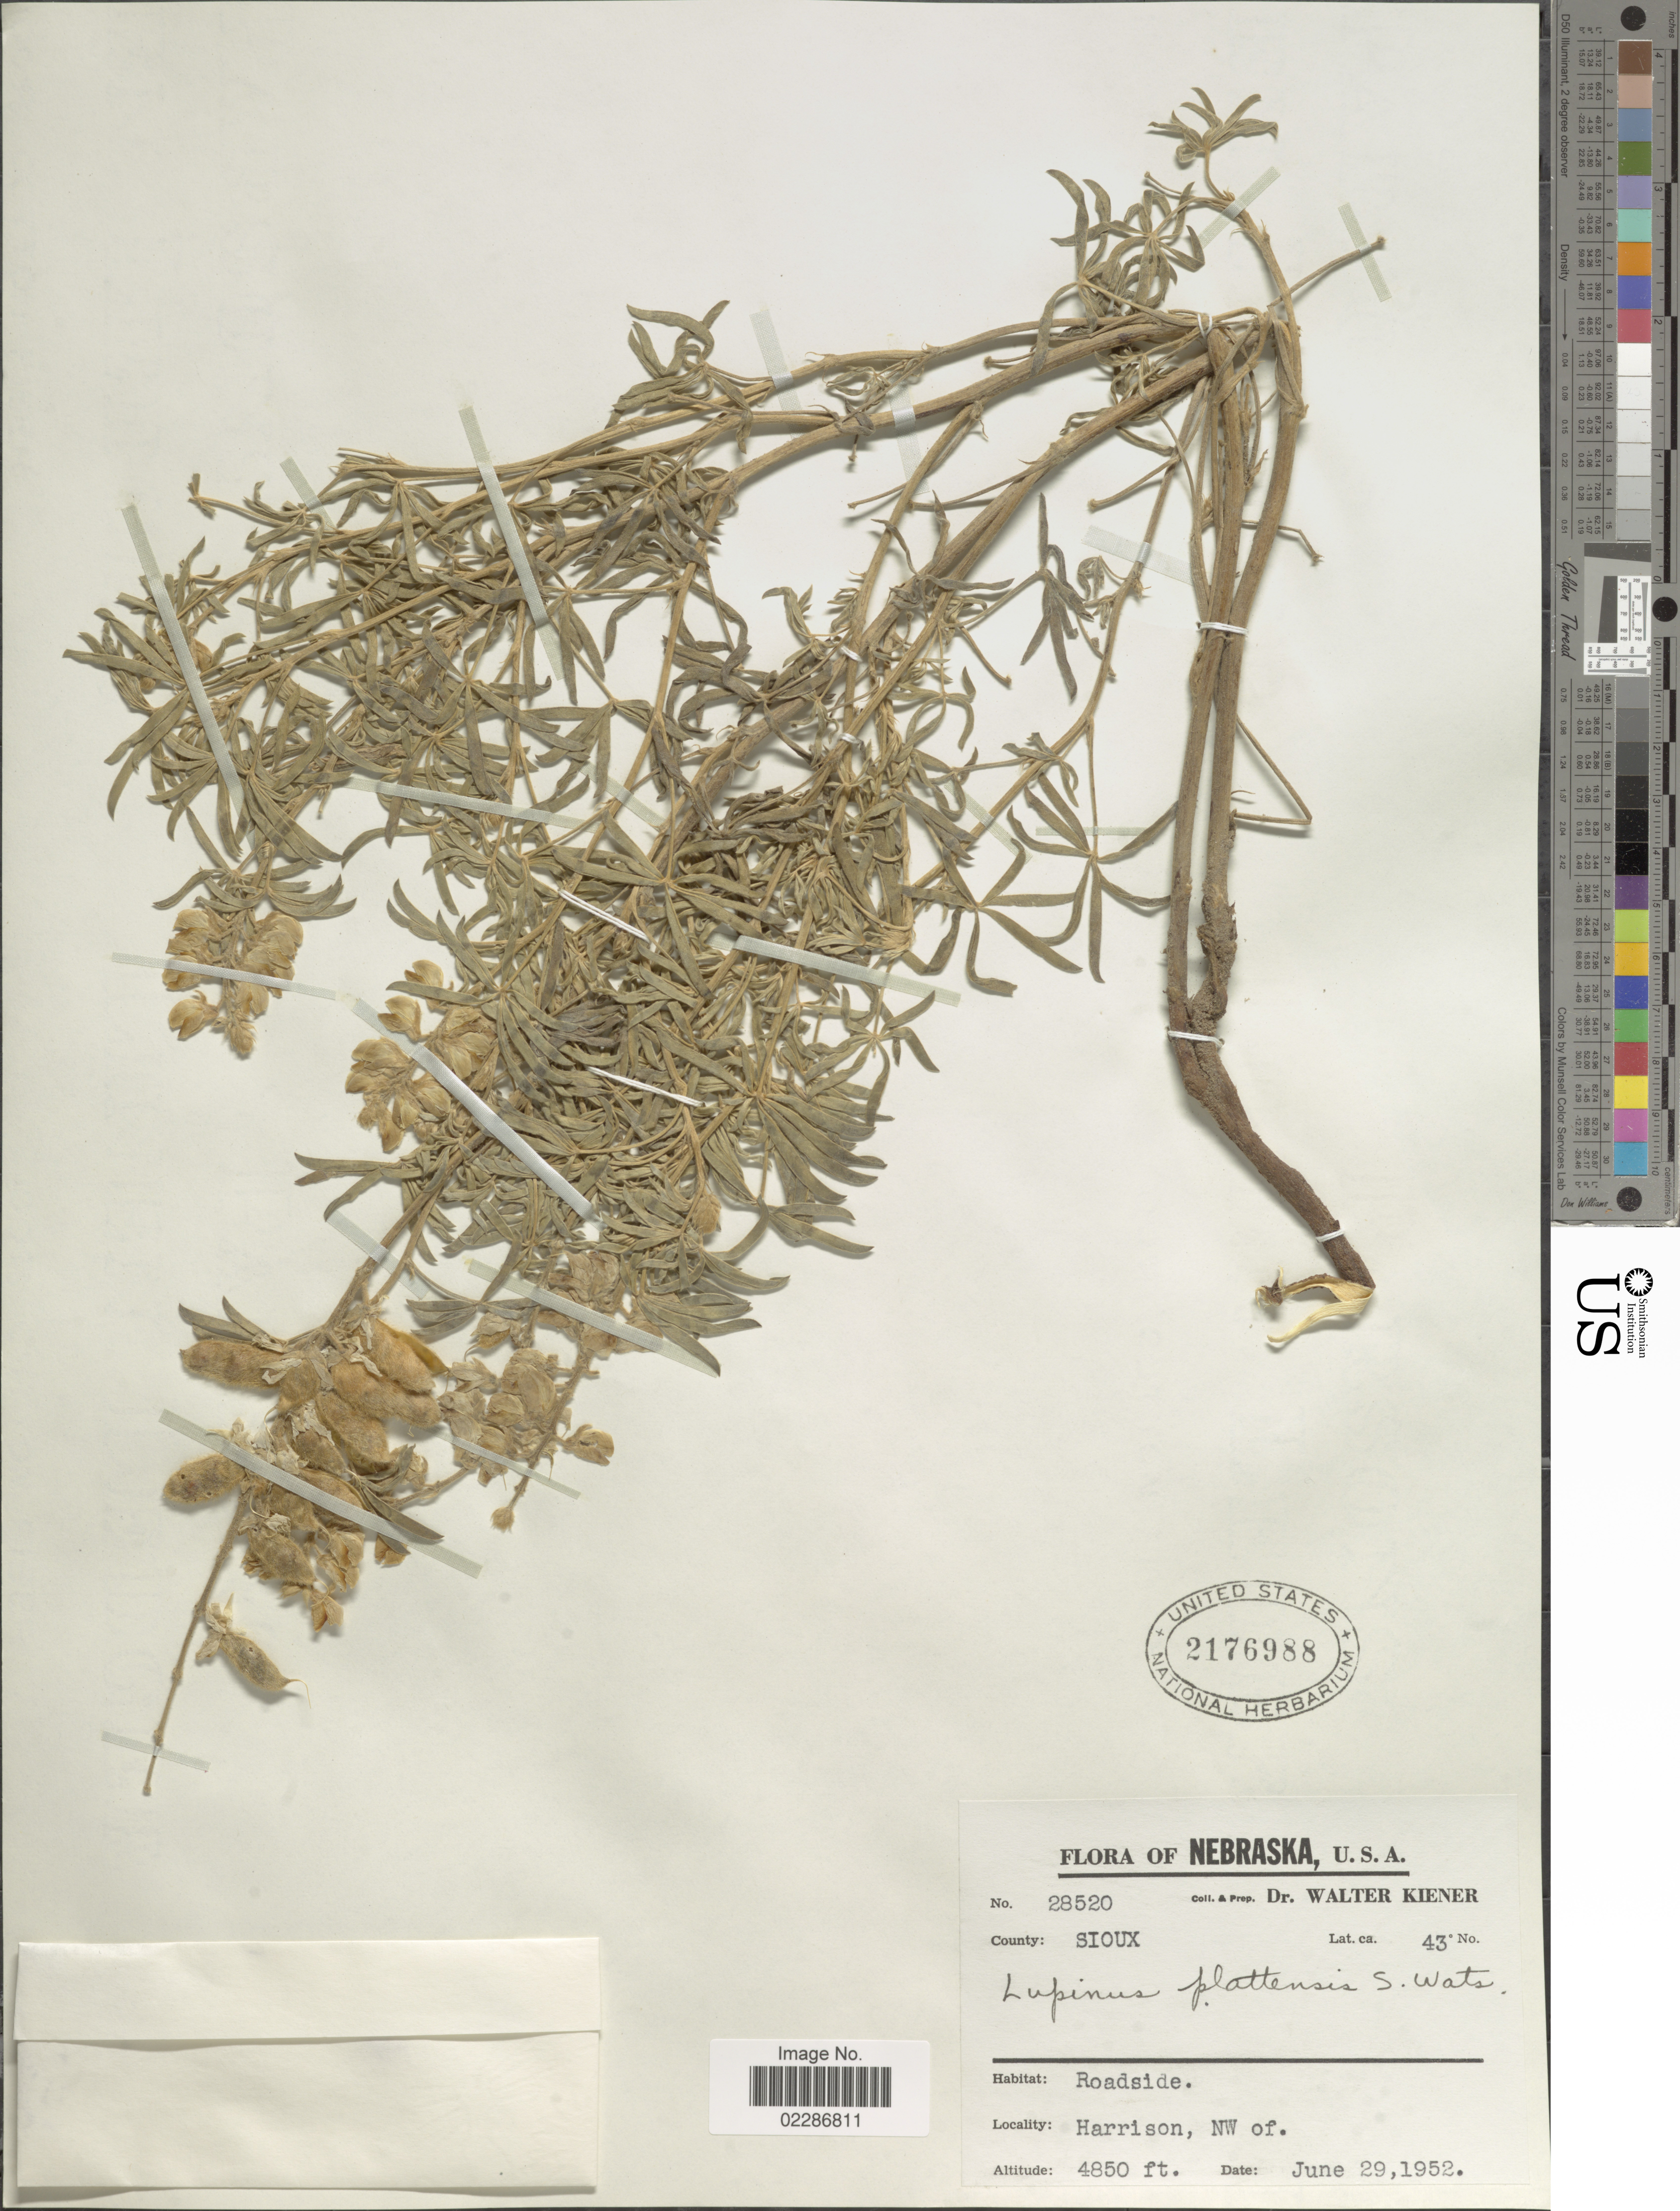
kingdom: Plantae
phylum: Tracheophyta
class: Magnoliopsida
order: Fabales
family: Fabaceae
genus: Lupinus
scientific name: Lupinus plattensis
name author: S. Watson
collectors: W. Kiener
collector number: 28520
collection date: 1952-06-29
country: United States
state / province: Nebraska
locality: Sioux, Roadside, Harrison, NW of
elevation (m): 1478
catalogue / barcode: US 2176988